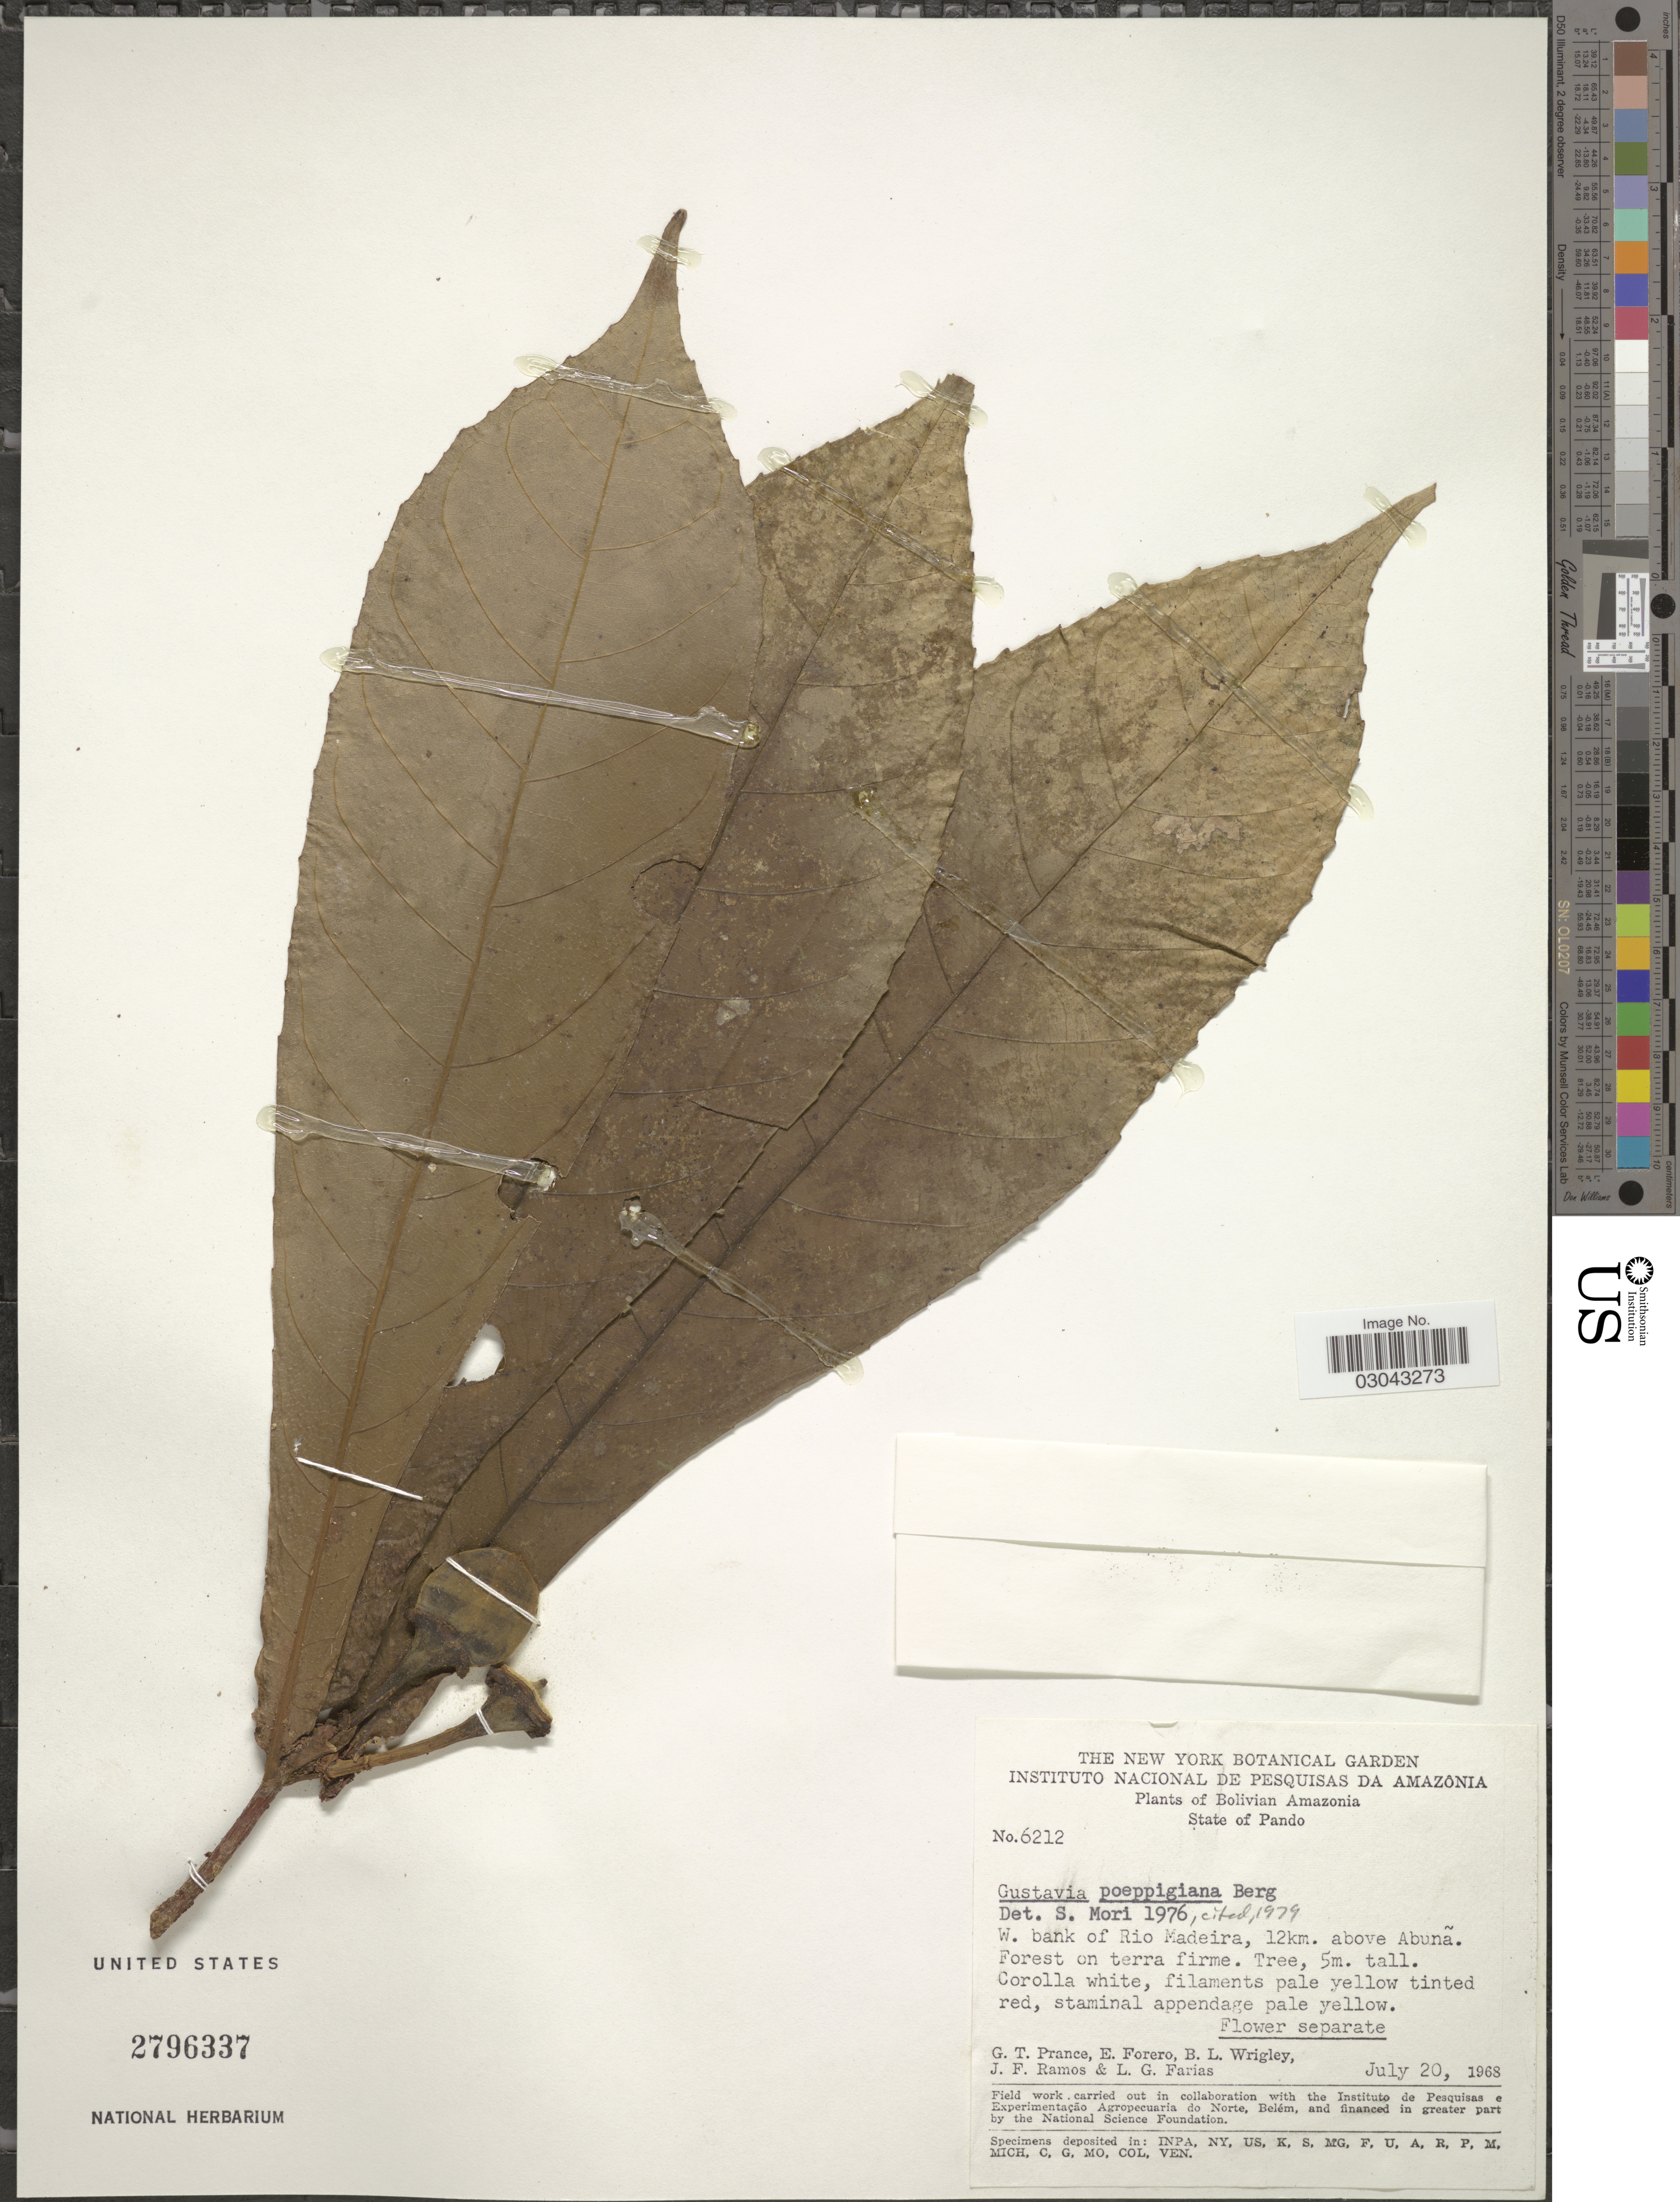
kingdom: Plantae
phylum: Tracheophyta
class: Magnoliopsida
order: Ericales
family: Lecythidaceae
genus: Gustavia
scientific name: Gustavia poeppigiana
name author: O. Berg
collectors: G. T. Prance, E. Forero, B. L. Wrigley, J. F. Ramos & L. G. Farias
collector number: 6212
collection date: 1968-07-20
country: Bolivia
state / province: Pando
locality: Bolivian Amazonia, State of Pando, W. bank of Rio Madeira, 12km. above Abuña.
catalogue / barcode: US 2796337